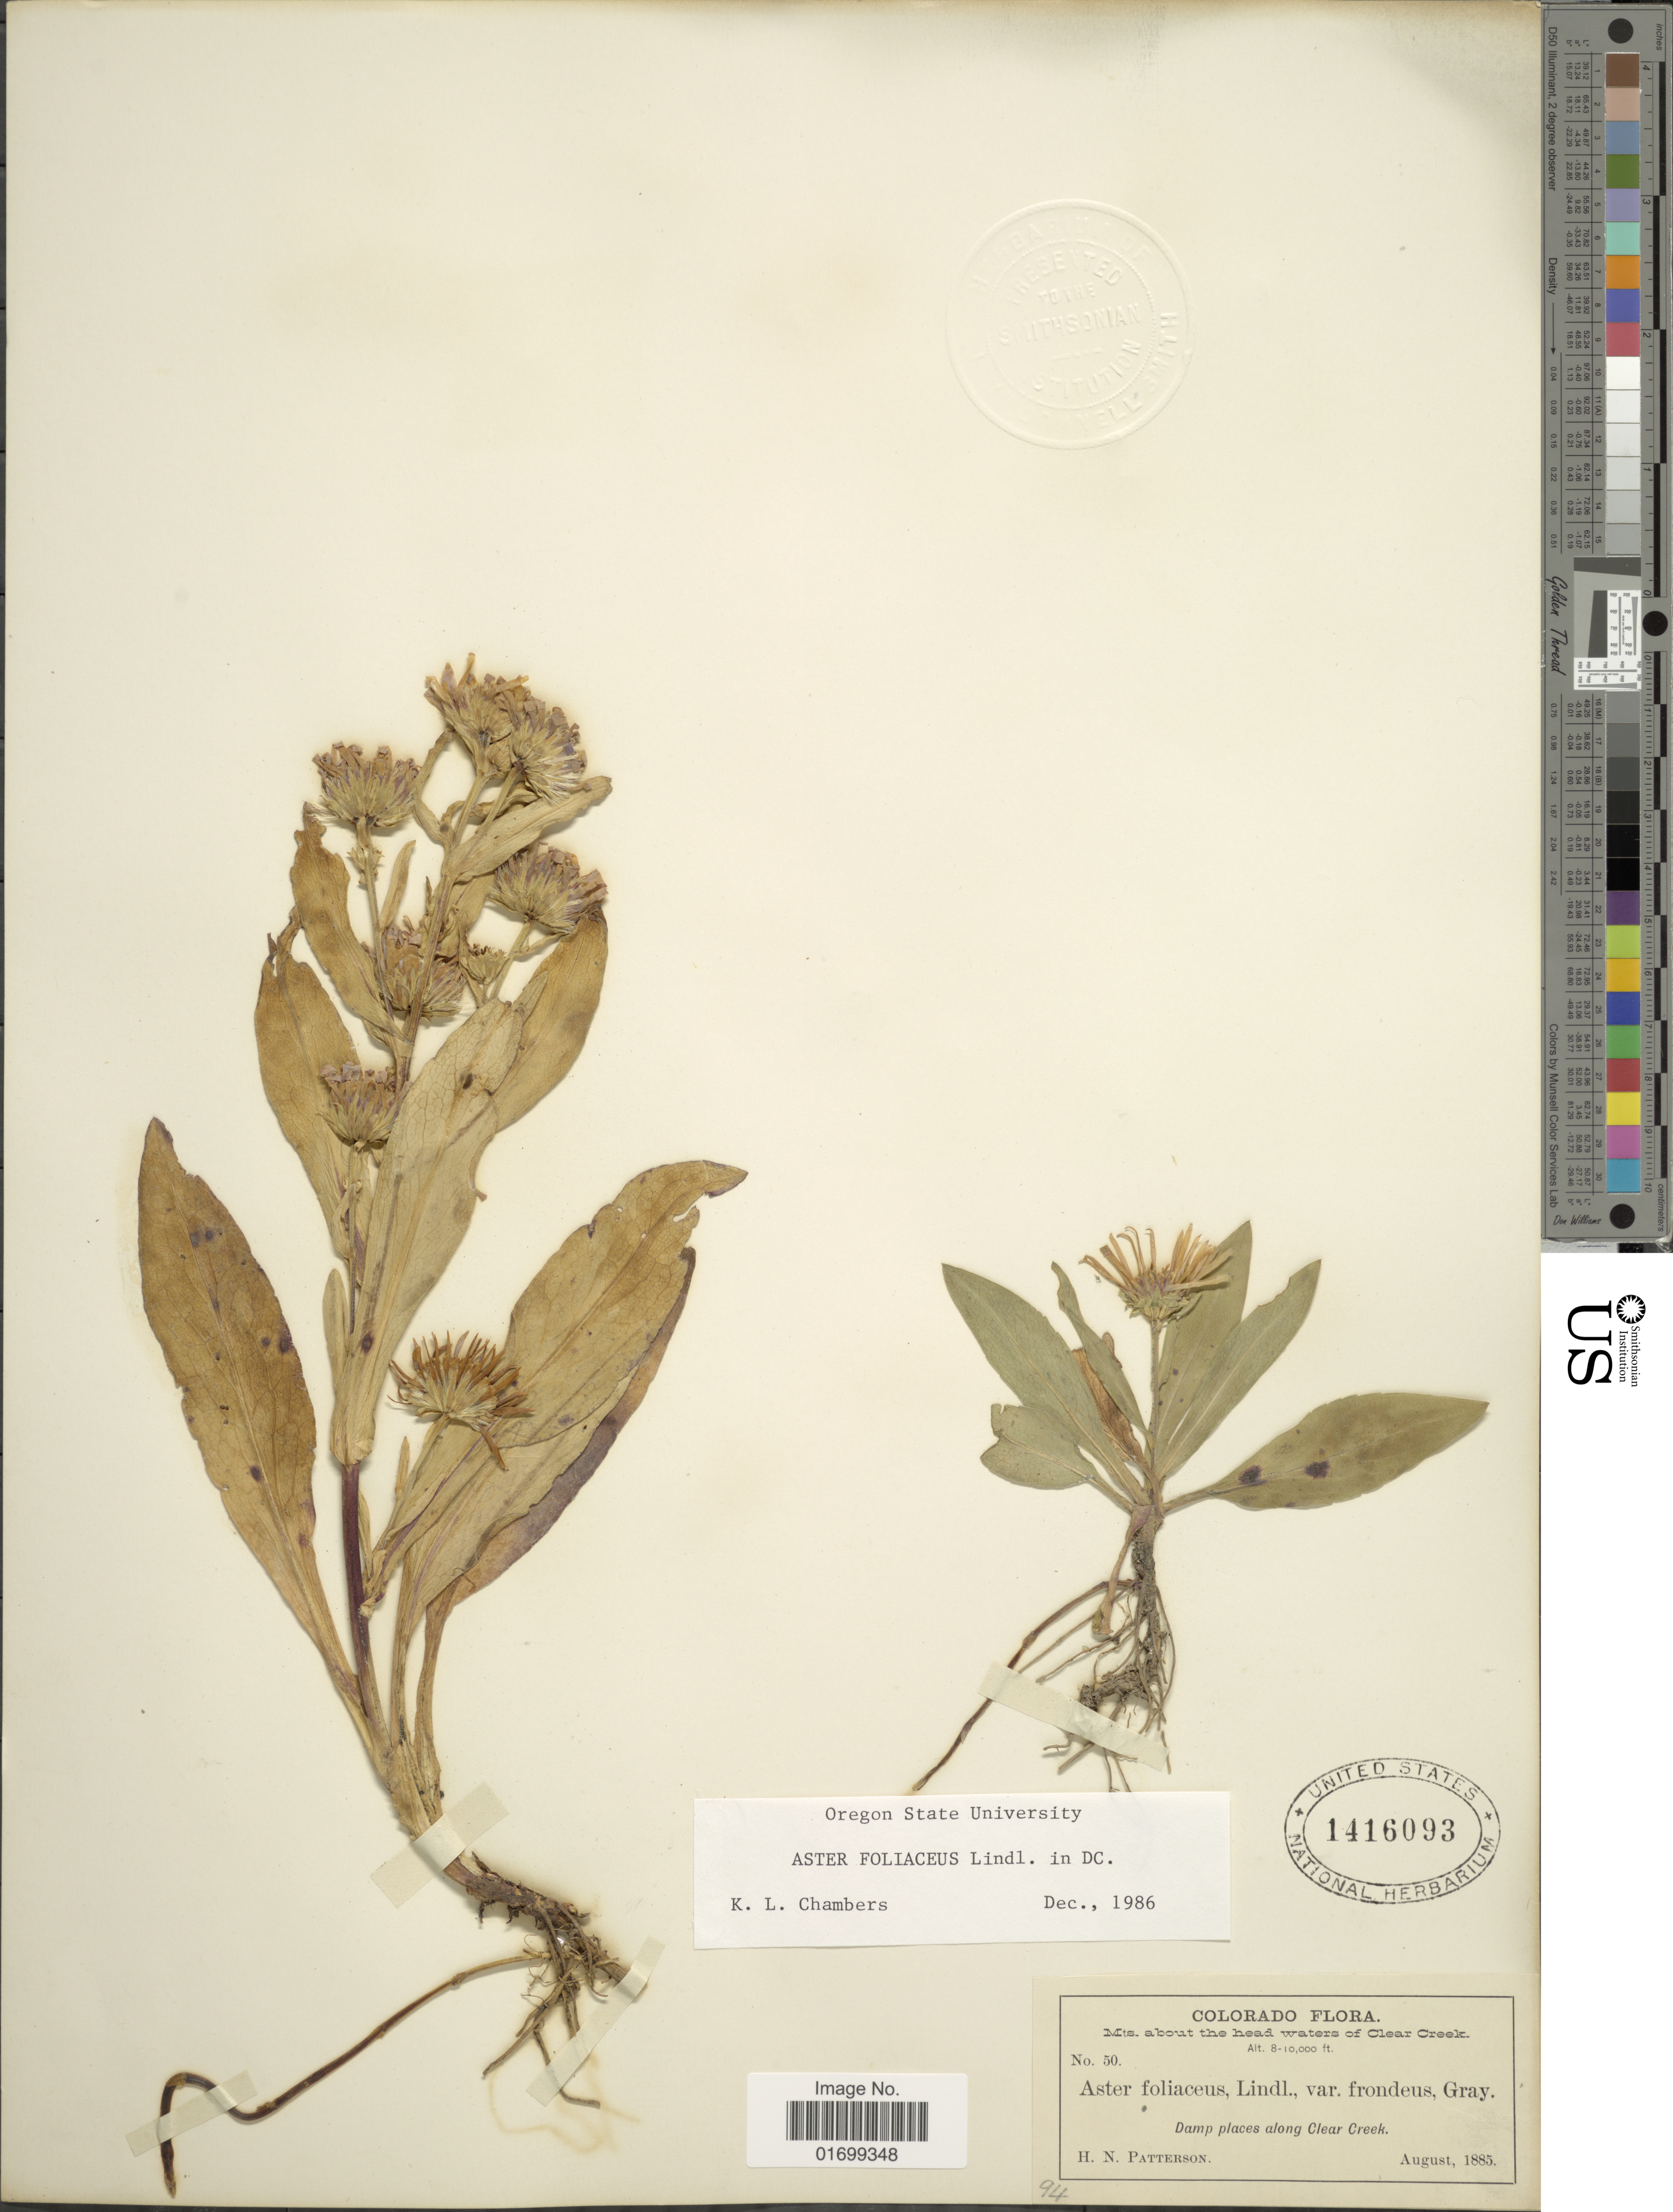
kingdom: Plantae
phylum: Tracheophyta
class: Magnoliopsida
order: Asterales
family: Asteraceae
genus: Symphyotrichum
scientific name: Symphyotrichum foliaceum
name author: (Lindl. ex DC.) G.L. Nesom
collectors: H. N. Patterson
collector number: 50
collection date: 1885-08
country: United States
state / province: Colorado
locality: Mtd. about the head waters of Clear Creek, damp places along Clear Creek.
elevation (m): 2438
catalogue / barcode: US 1416093